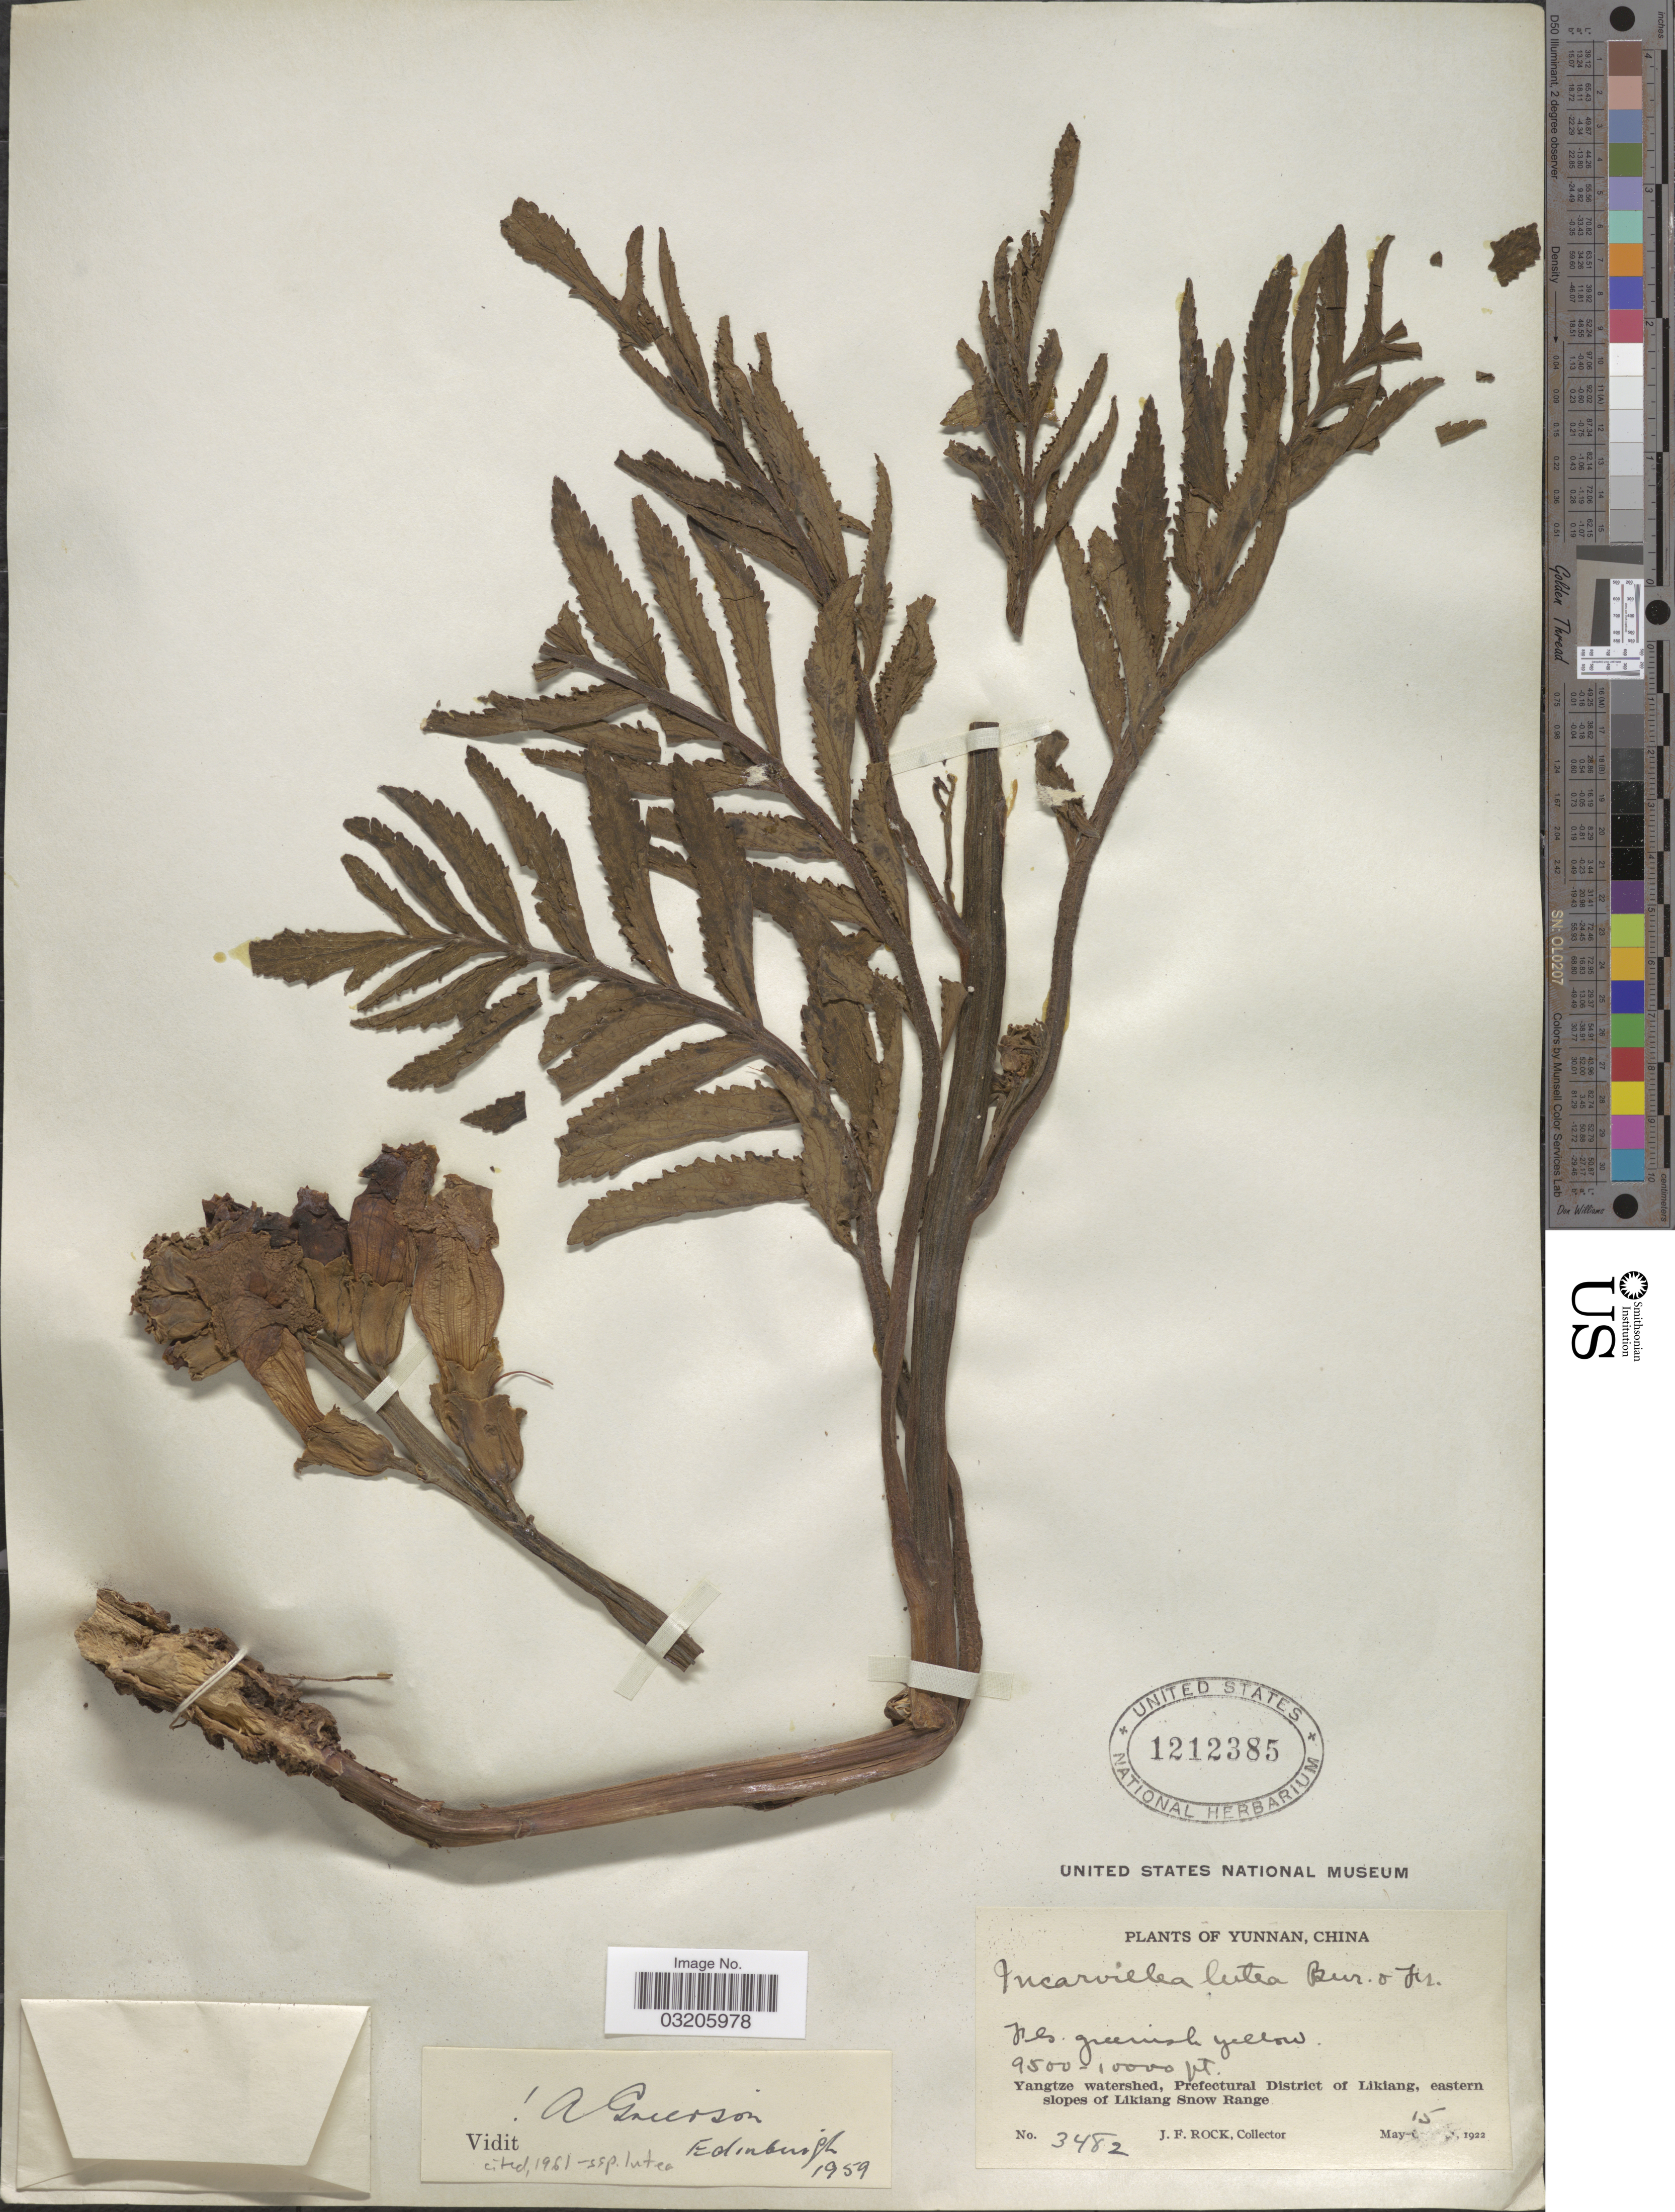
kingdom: Plantae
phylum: Tracheophyta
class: Magnoliopsida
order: Lamiales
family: Bignoniaceae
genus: Incarvillea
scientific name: Incarvillea lutea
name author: Bureau & Franch.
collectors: J. Rock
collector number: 3482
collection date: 1922-05-15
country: China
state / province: Yunnan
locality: Yangtze watershed, Prefectural District of Likiang, eastern slopes of Likiang Snow Range.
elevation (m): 2896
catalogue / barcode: US 1212385